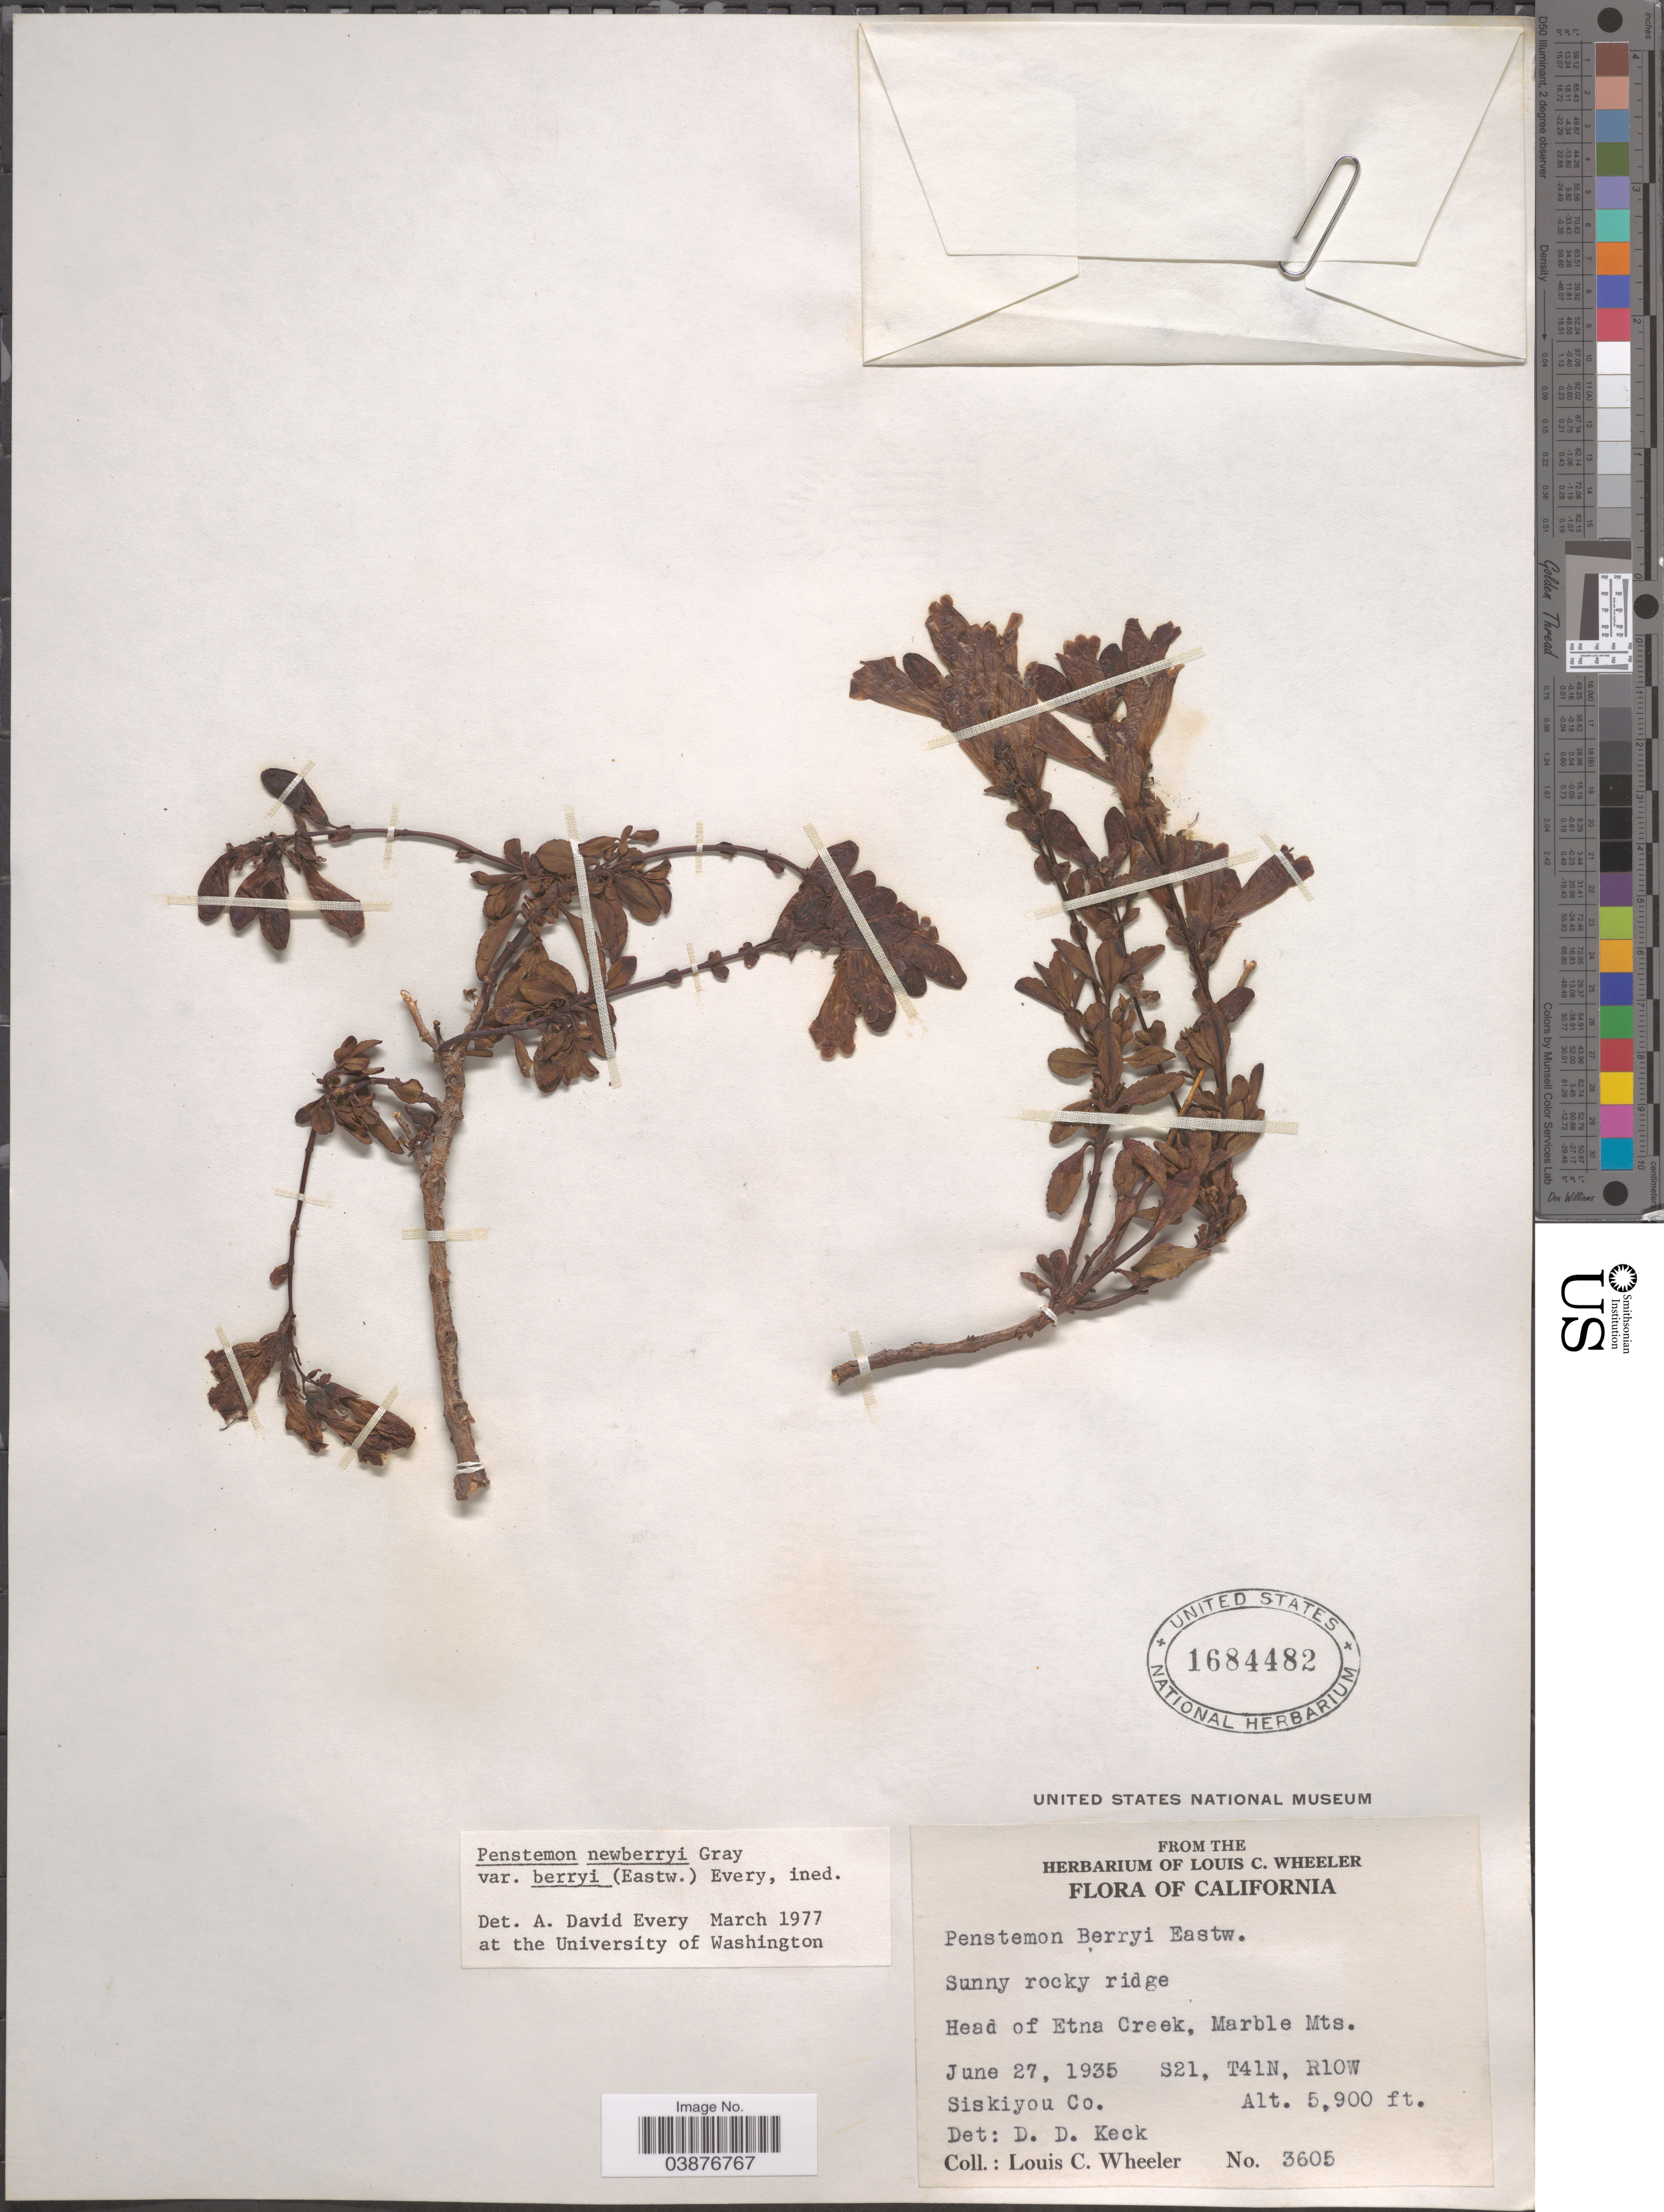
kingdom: Plantae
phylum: Tracheophyta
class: Magnoliopsida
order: Lamiales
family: Plantaginaceae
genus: Penstemon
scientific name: Penstemon newberryi var. berryi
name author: (Eastw.) N.H. Holmgren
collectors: L. C. Wheeler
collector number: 3605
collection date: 1935-06-27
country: United States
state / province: California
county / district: Siskiyou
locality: Head of Etna Creek, Marble Mts. S21, T41N, R10W. Siskiyou Co.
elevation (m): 1798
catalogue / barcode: US 1684482